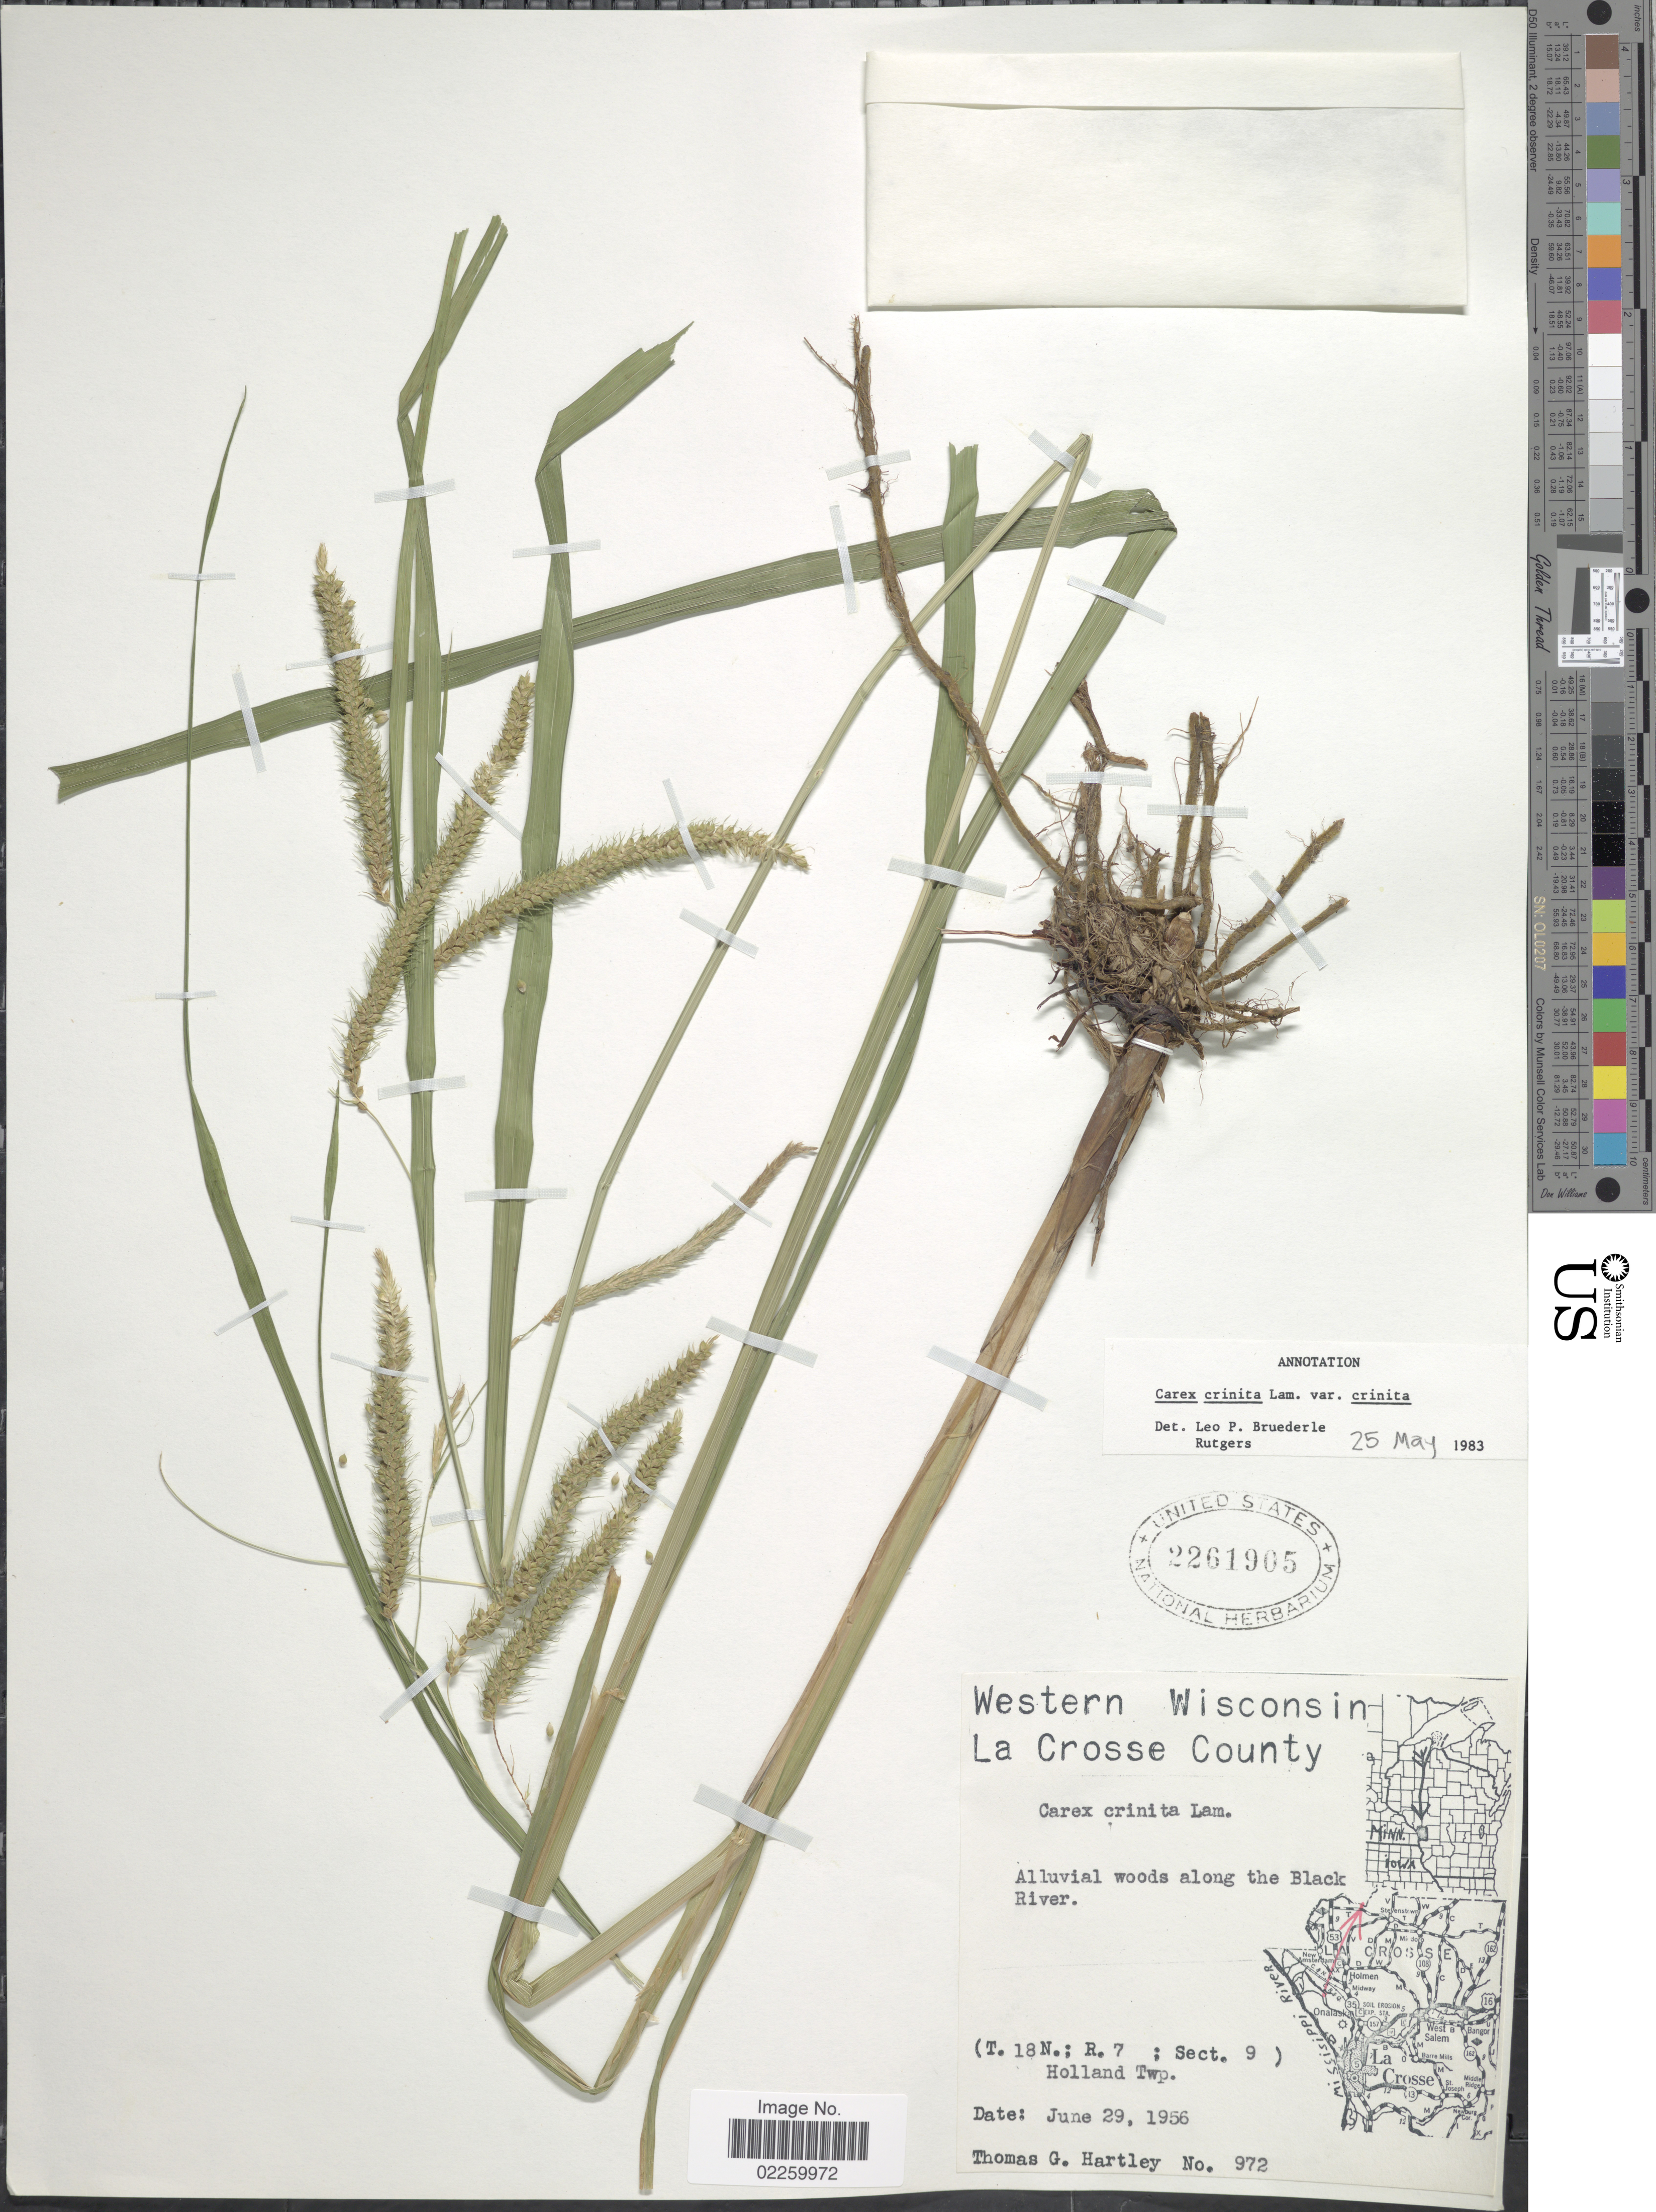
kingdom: Plantae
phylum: Tracheophyta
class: Liliopsida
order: Poales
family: Cyperaceae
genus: Carex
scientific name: Carex crinita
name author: Lam.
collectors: T. G. Hartley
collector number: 972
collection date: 1956-06-29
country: United States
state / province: Wisconsin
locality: Western Wisconsin in La Crosse County, Alluvial woods along the Black River (T. 18N:R. 7: Sect. 9) Holland Twp.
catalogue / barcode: US 2261905